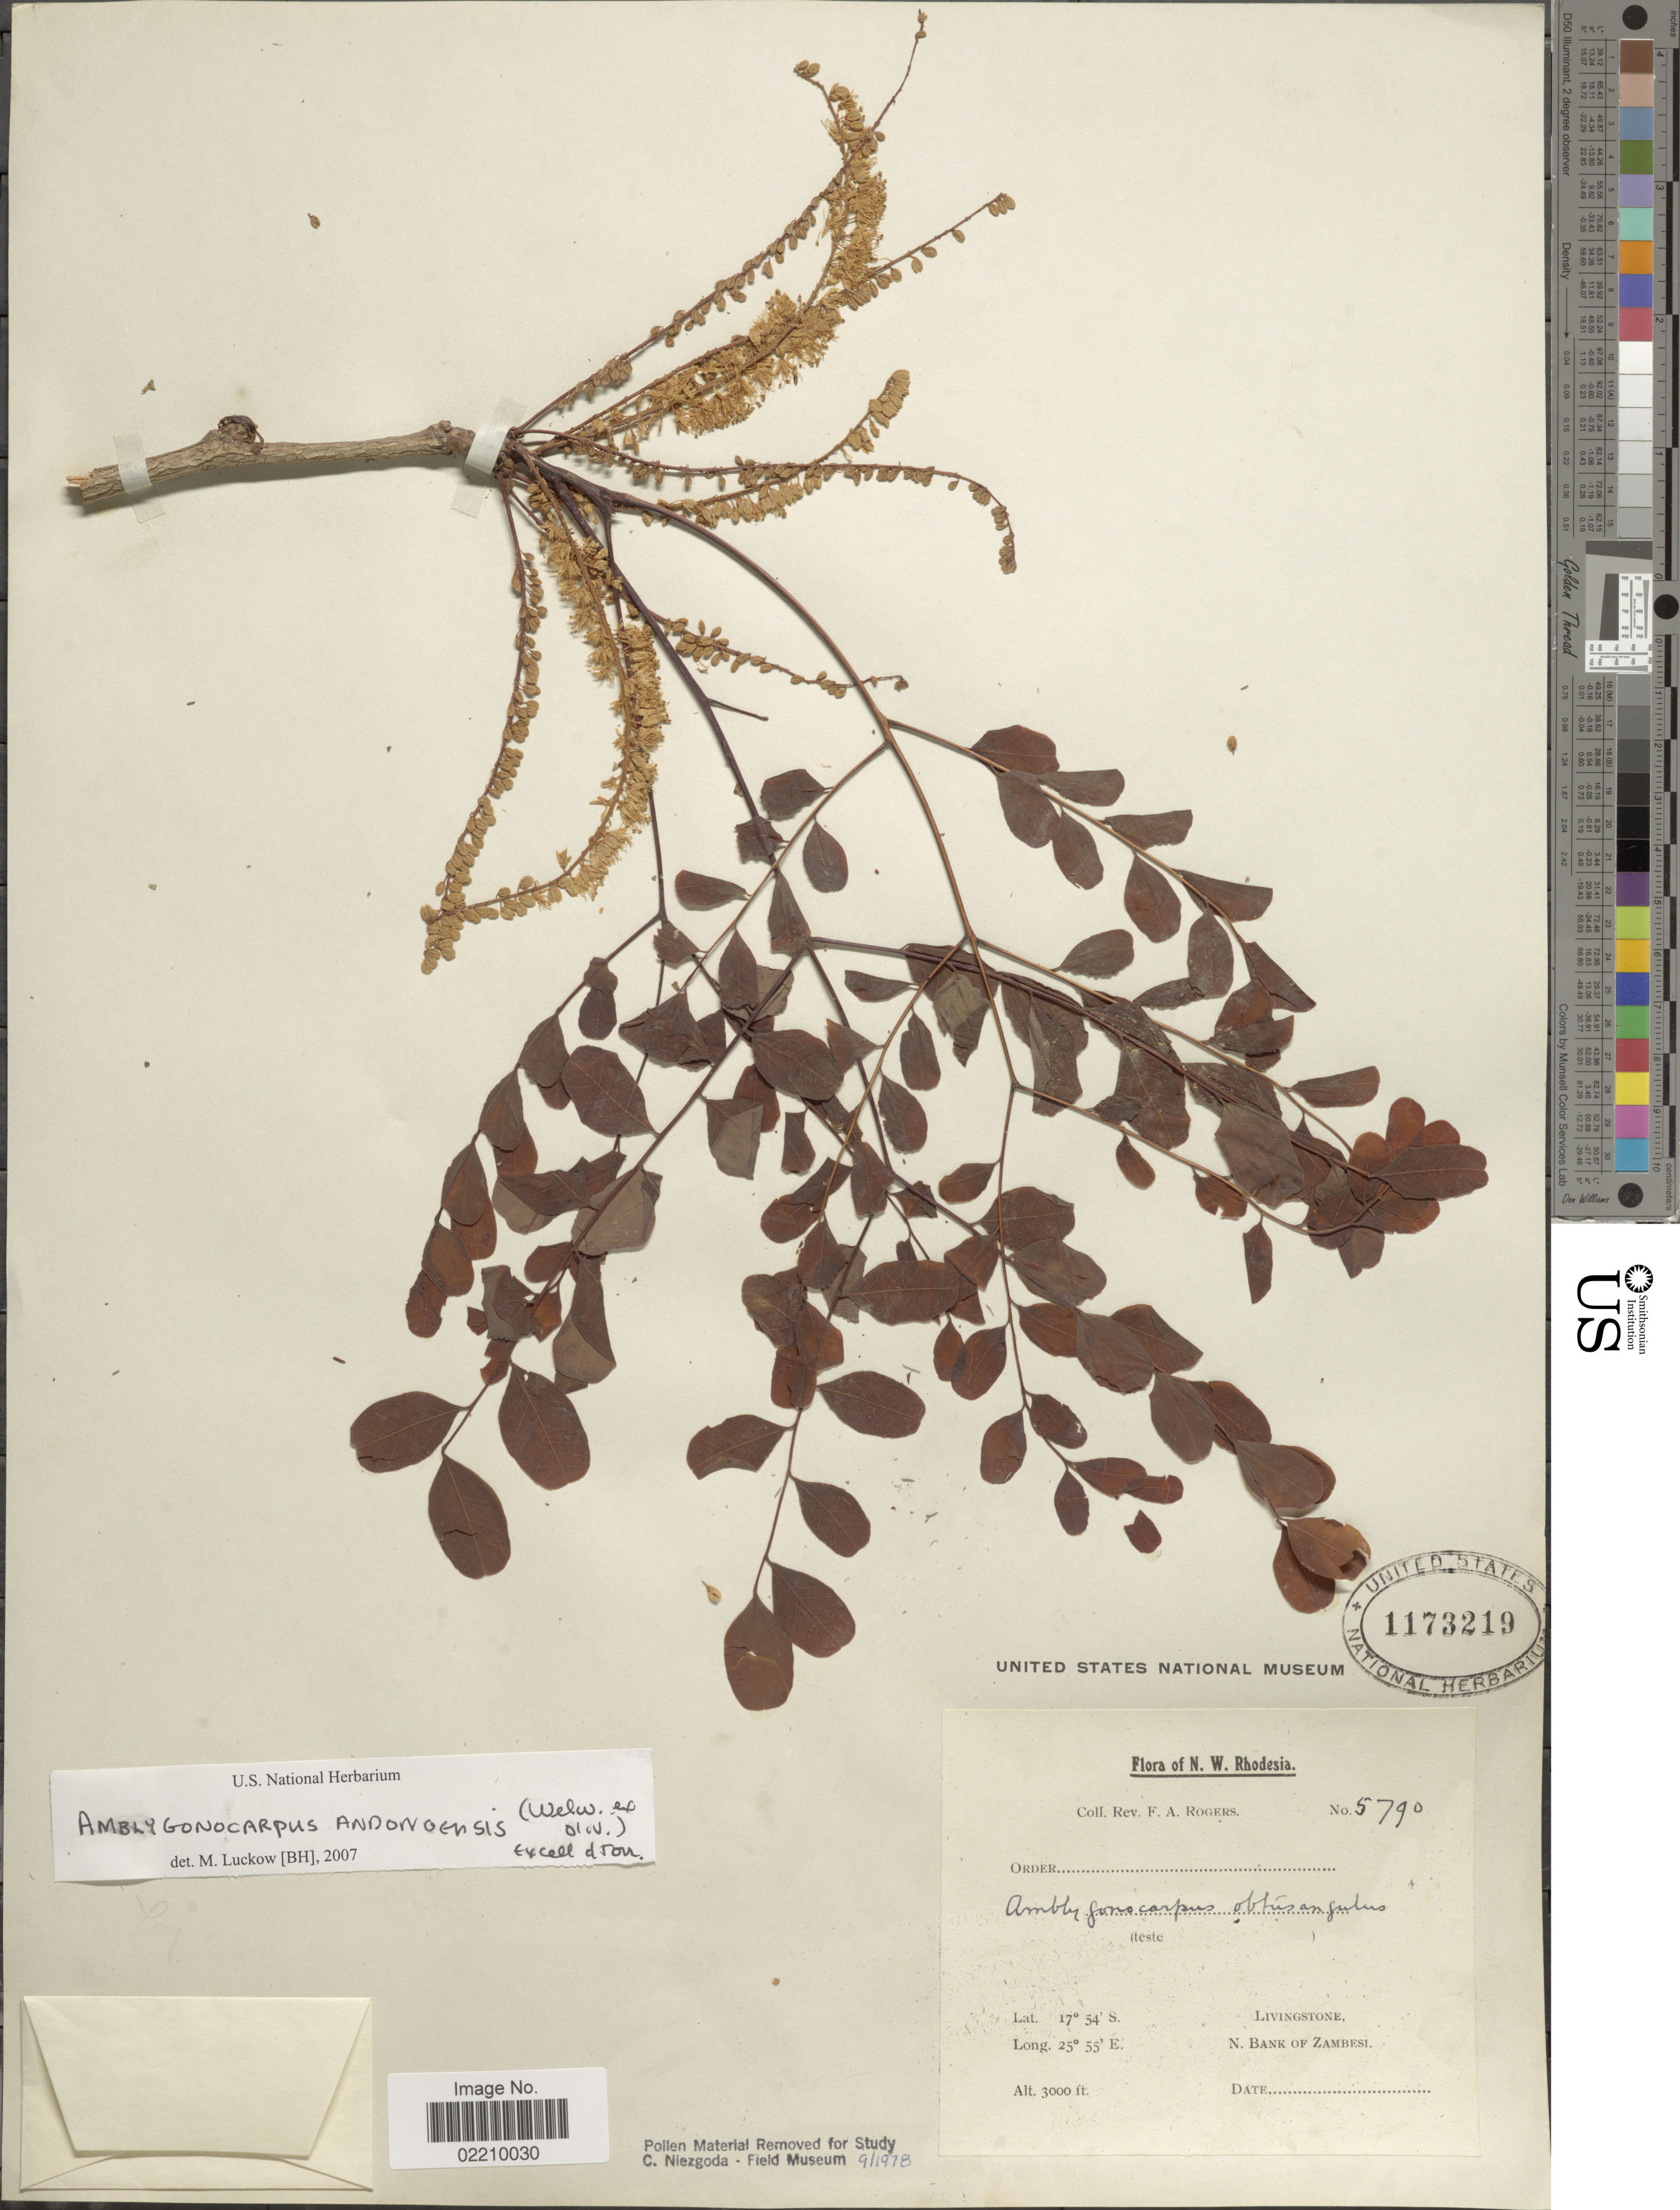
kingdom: Plantae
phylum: Tracheophyta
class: Magnoliopsida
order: Fabales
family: Fabaceae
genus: Amblygonocarpus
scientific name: Amblygonocarpus andongensis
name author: (Welw. ex Oliv.) Exell & Torre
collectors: F. A. Rogers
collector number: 5790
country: Zimbabwe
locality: N. W. Rhodesia, Livingstone, N. bank of Zambesi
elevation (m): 914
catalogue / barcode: US 1173219